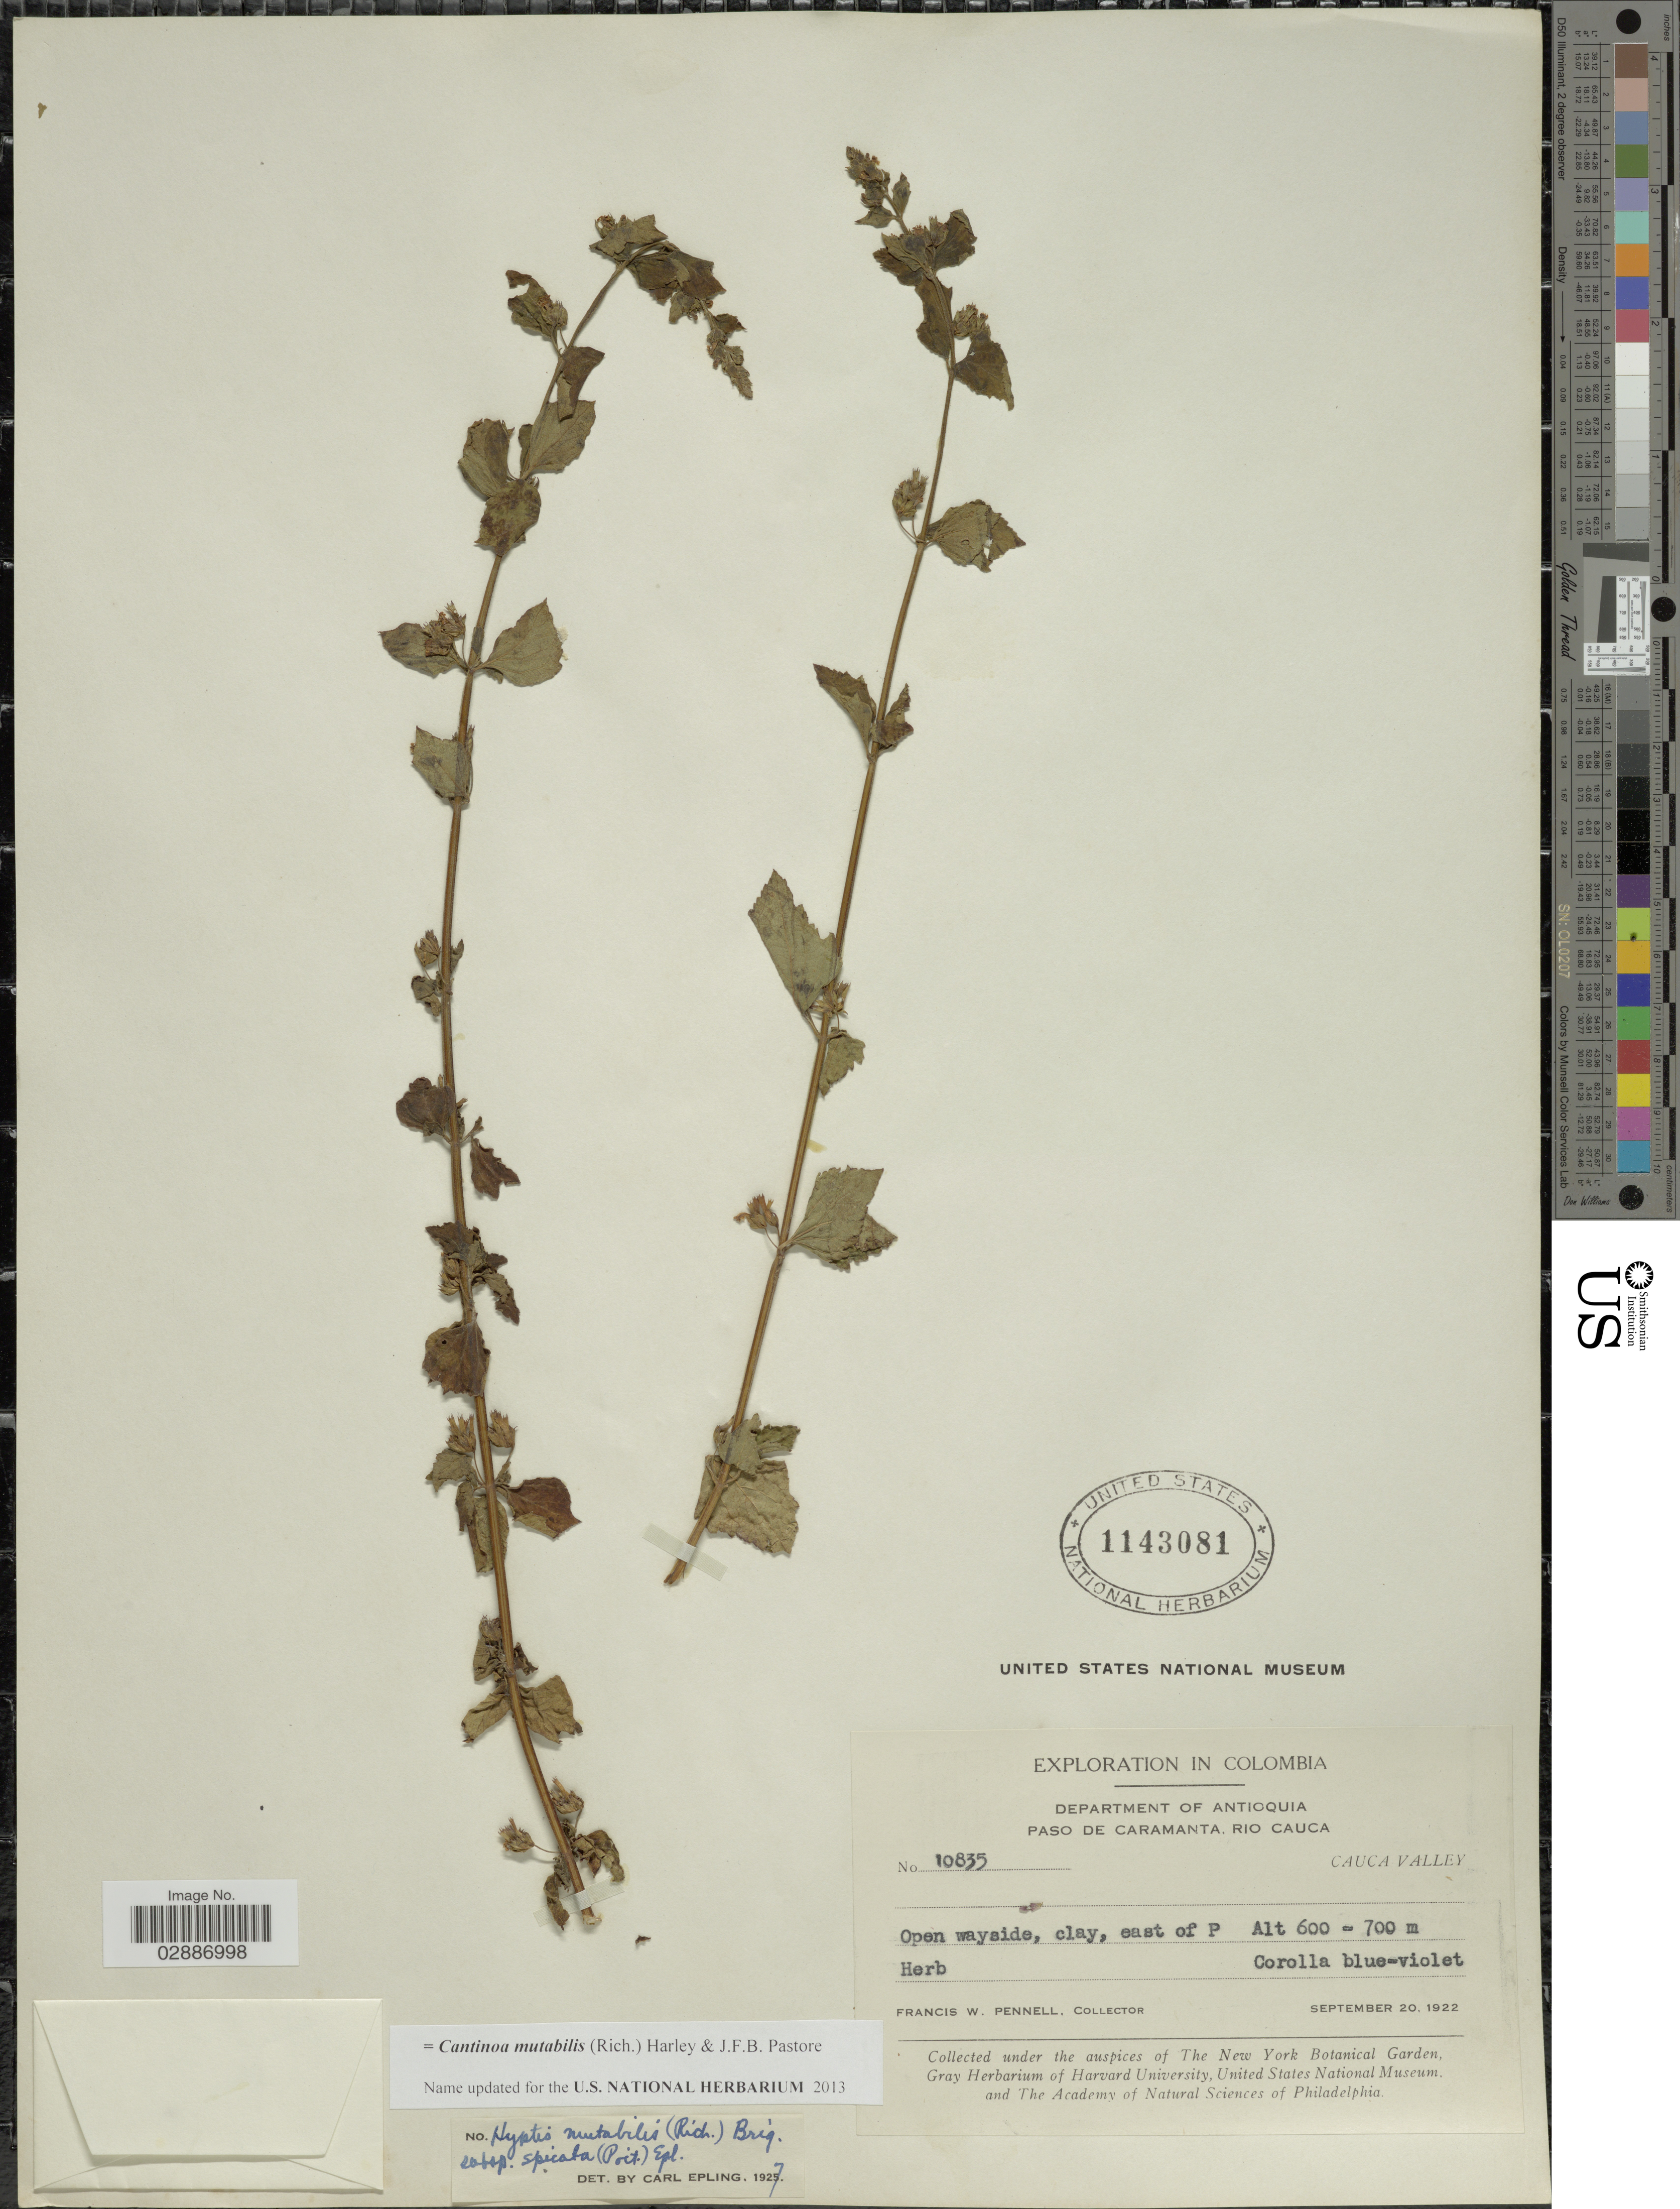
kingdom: Plantae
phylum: Tracheophyta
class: Magnoliopsida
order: Lamiales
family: Lamiaceae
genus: Cantinoa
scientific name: Cantinoa mutabilis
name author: (Epling) Harley & J.F.B. Pastore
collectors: F. W. Pennell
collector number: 10835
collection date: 1922-09-20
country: Colombia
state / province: Antioquia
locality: Paso de Caramanta, Rio Cauca. Cauca Valley. East of P.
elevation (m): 600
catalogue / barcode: US 1143081